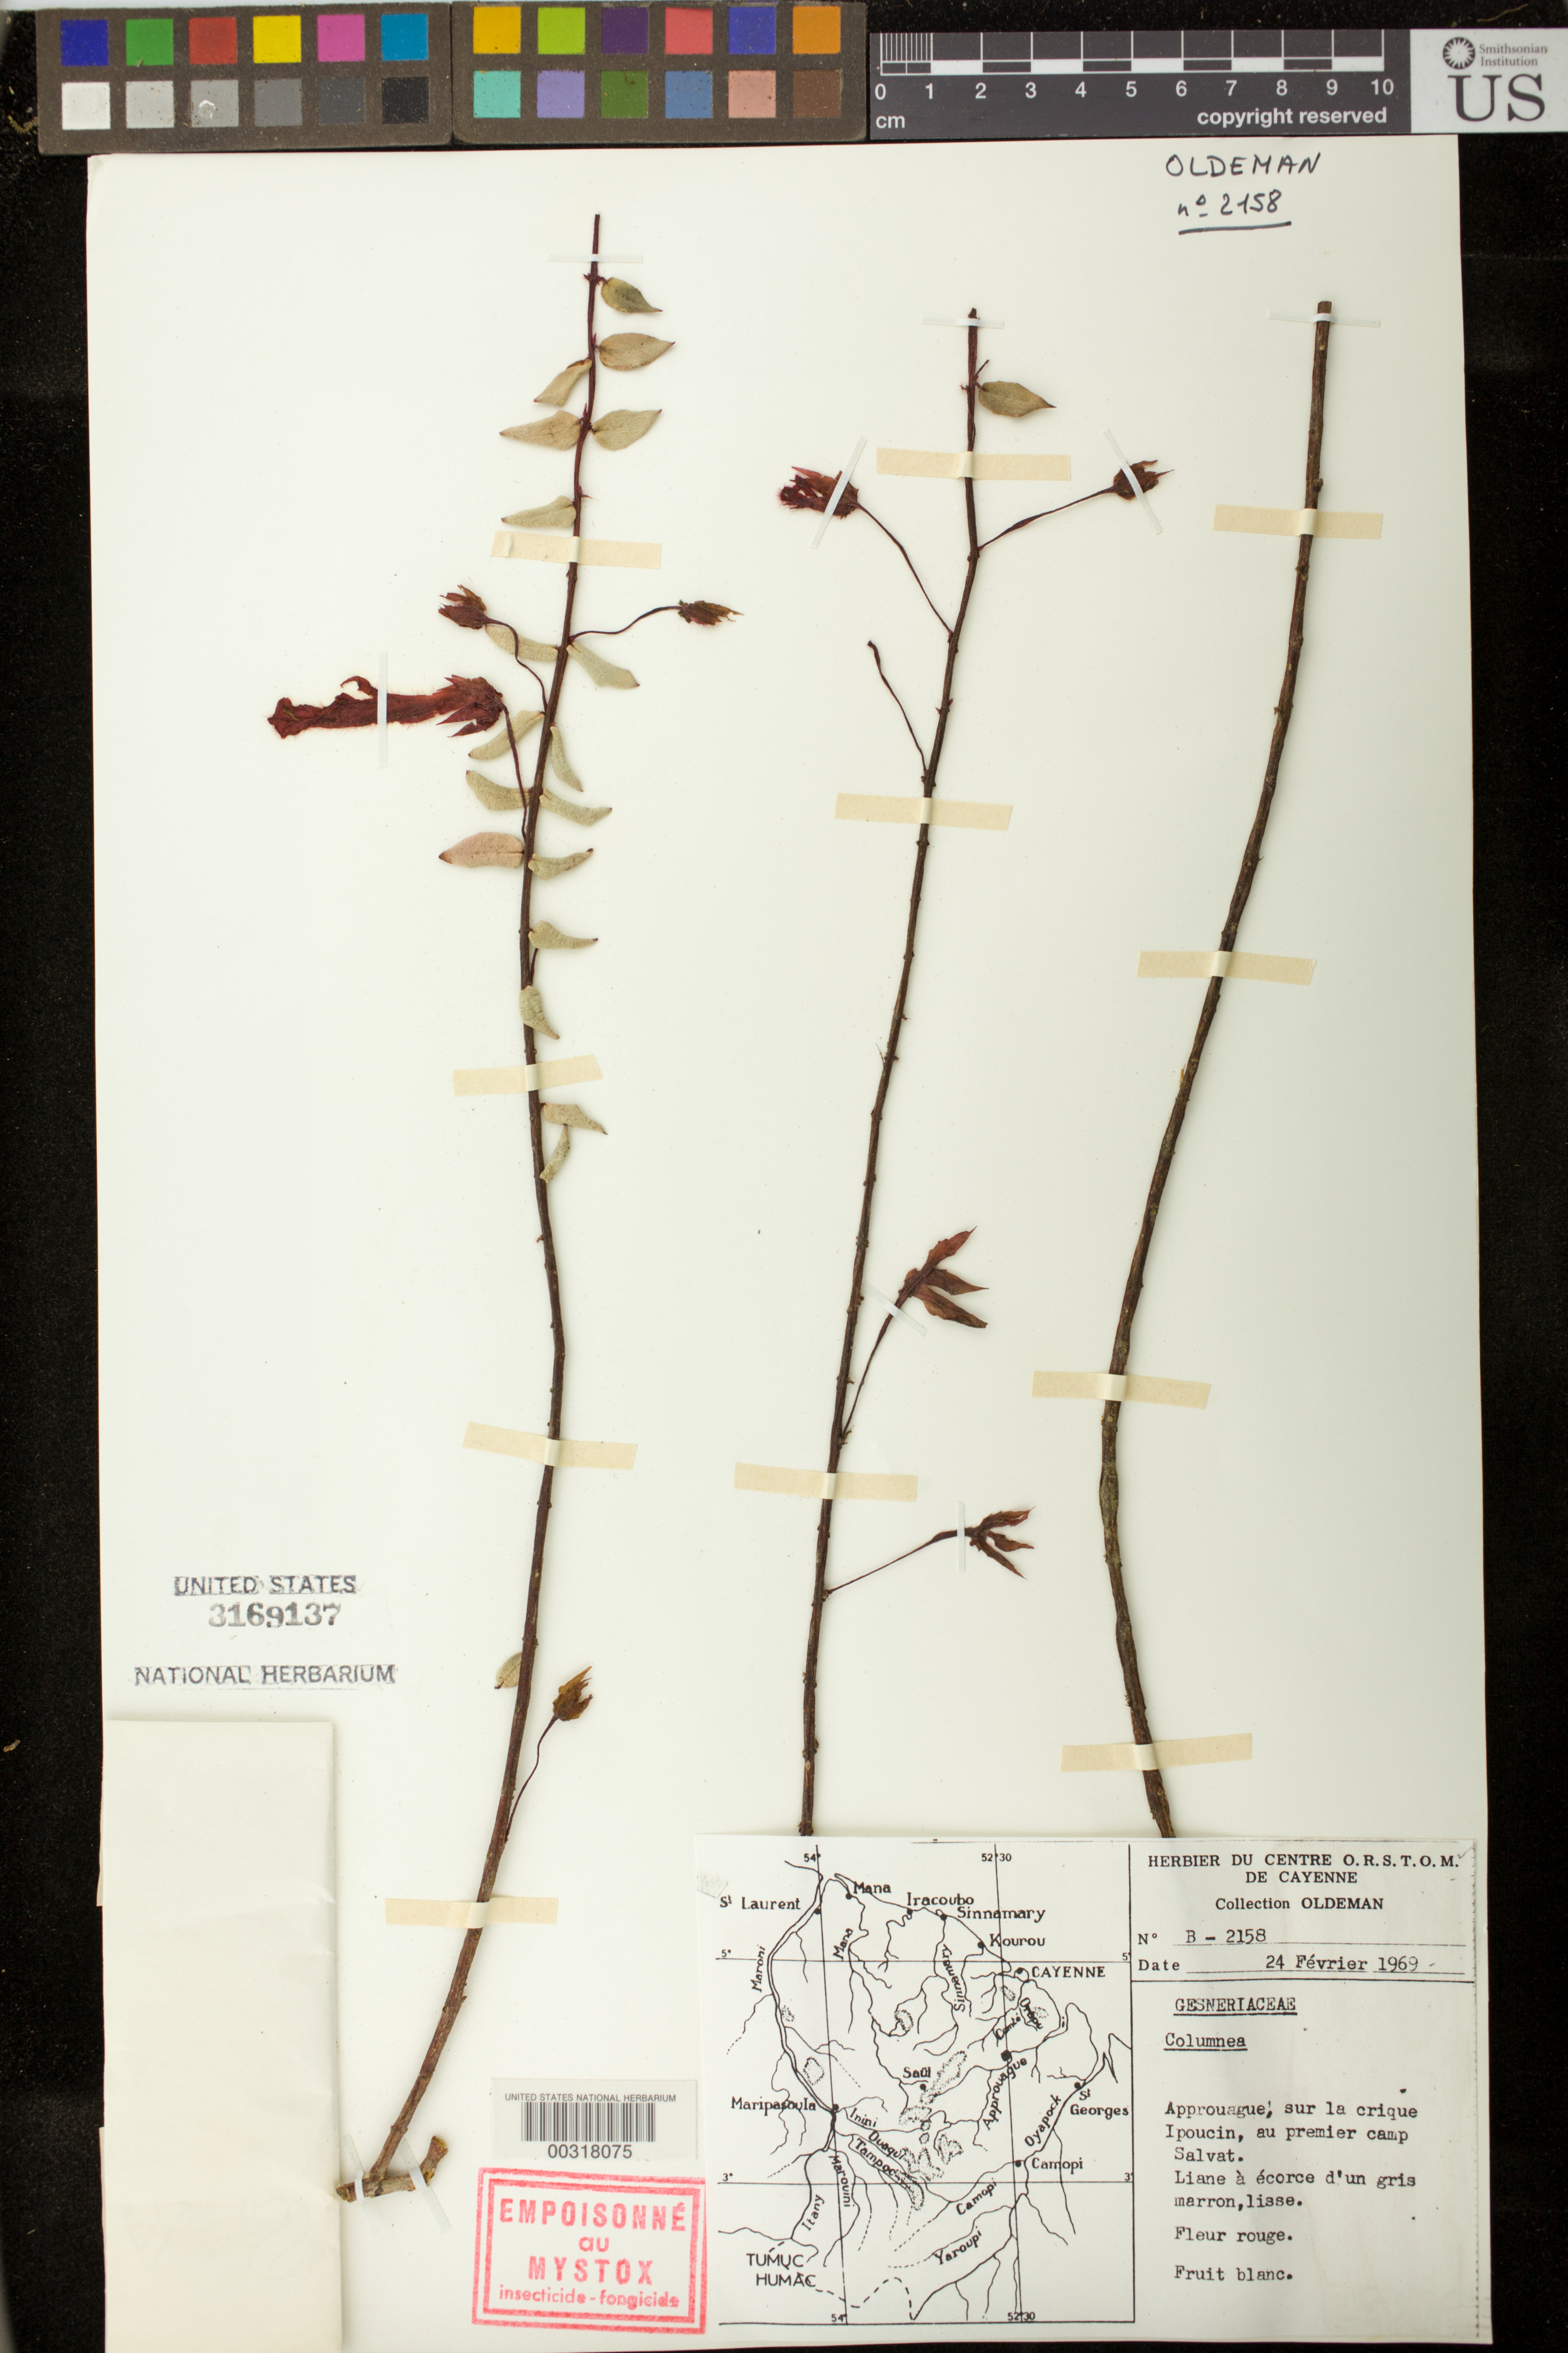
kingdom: Plantae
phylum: Tracheophyta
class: Magnoliopsida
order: Lamiales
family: Gesneriaceae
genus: Columnea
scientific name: Columnea oerstediana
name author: Klotzsch ex Oerst.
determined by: Skog, Laurence E.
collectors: R. Oldeman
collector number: B- 2158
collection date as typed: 24 Feb 1969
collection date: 1969-02-24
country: French Guiana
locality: Approuague, sur la crique Ipoucin, au premier camp Salvat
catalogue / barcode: US 3169137